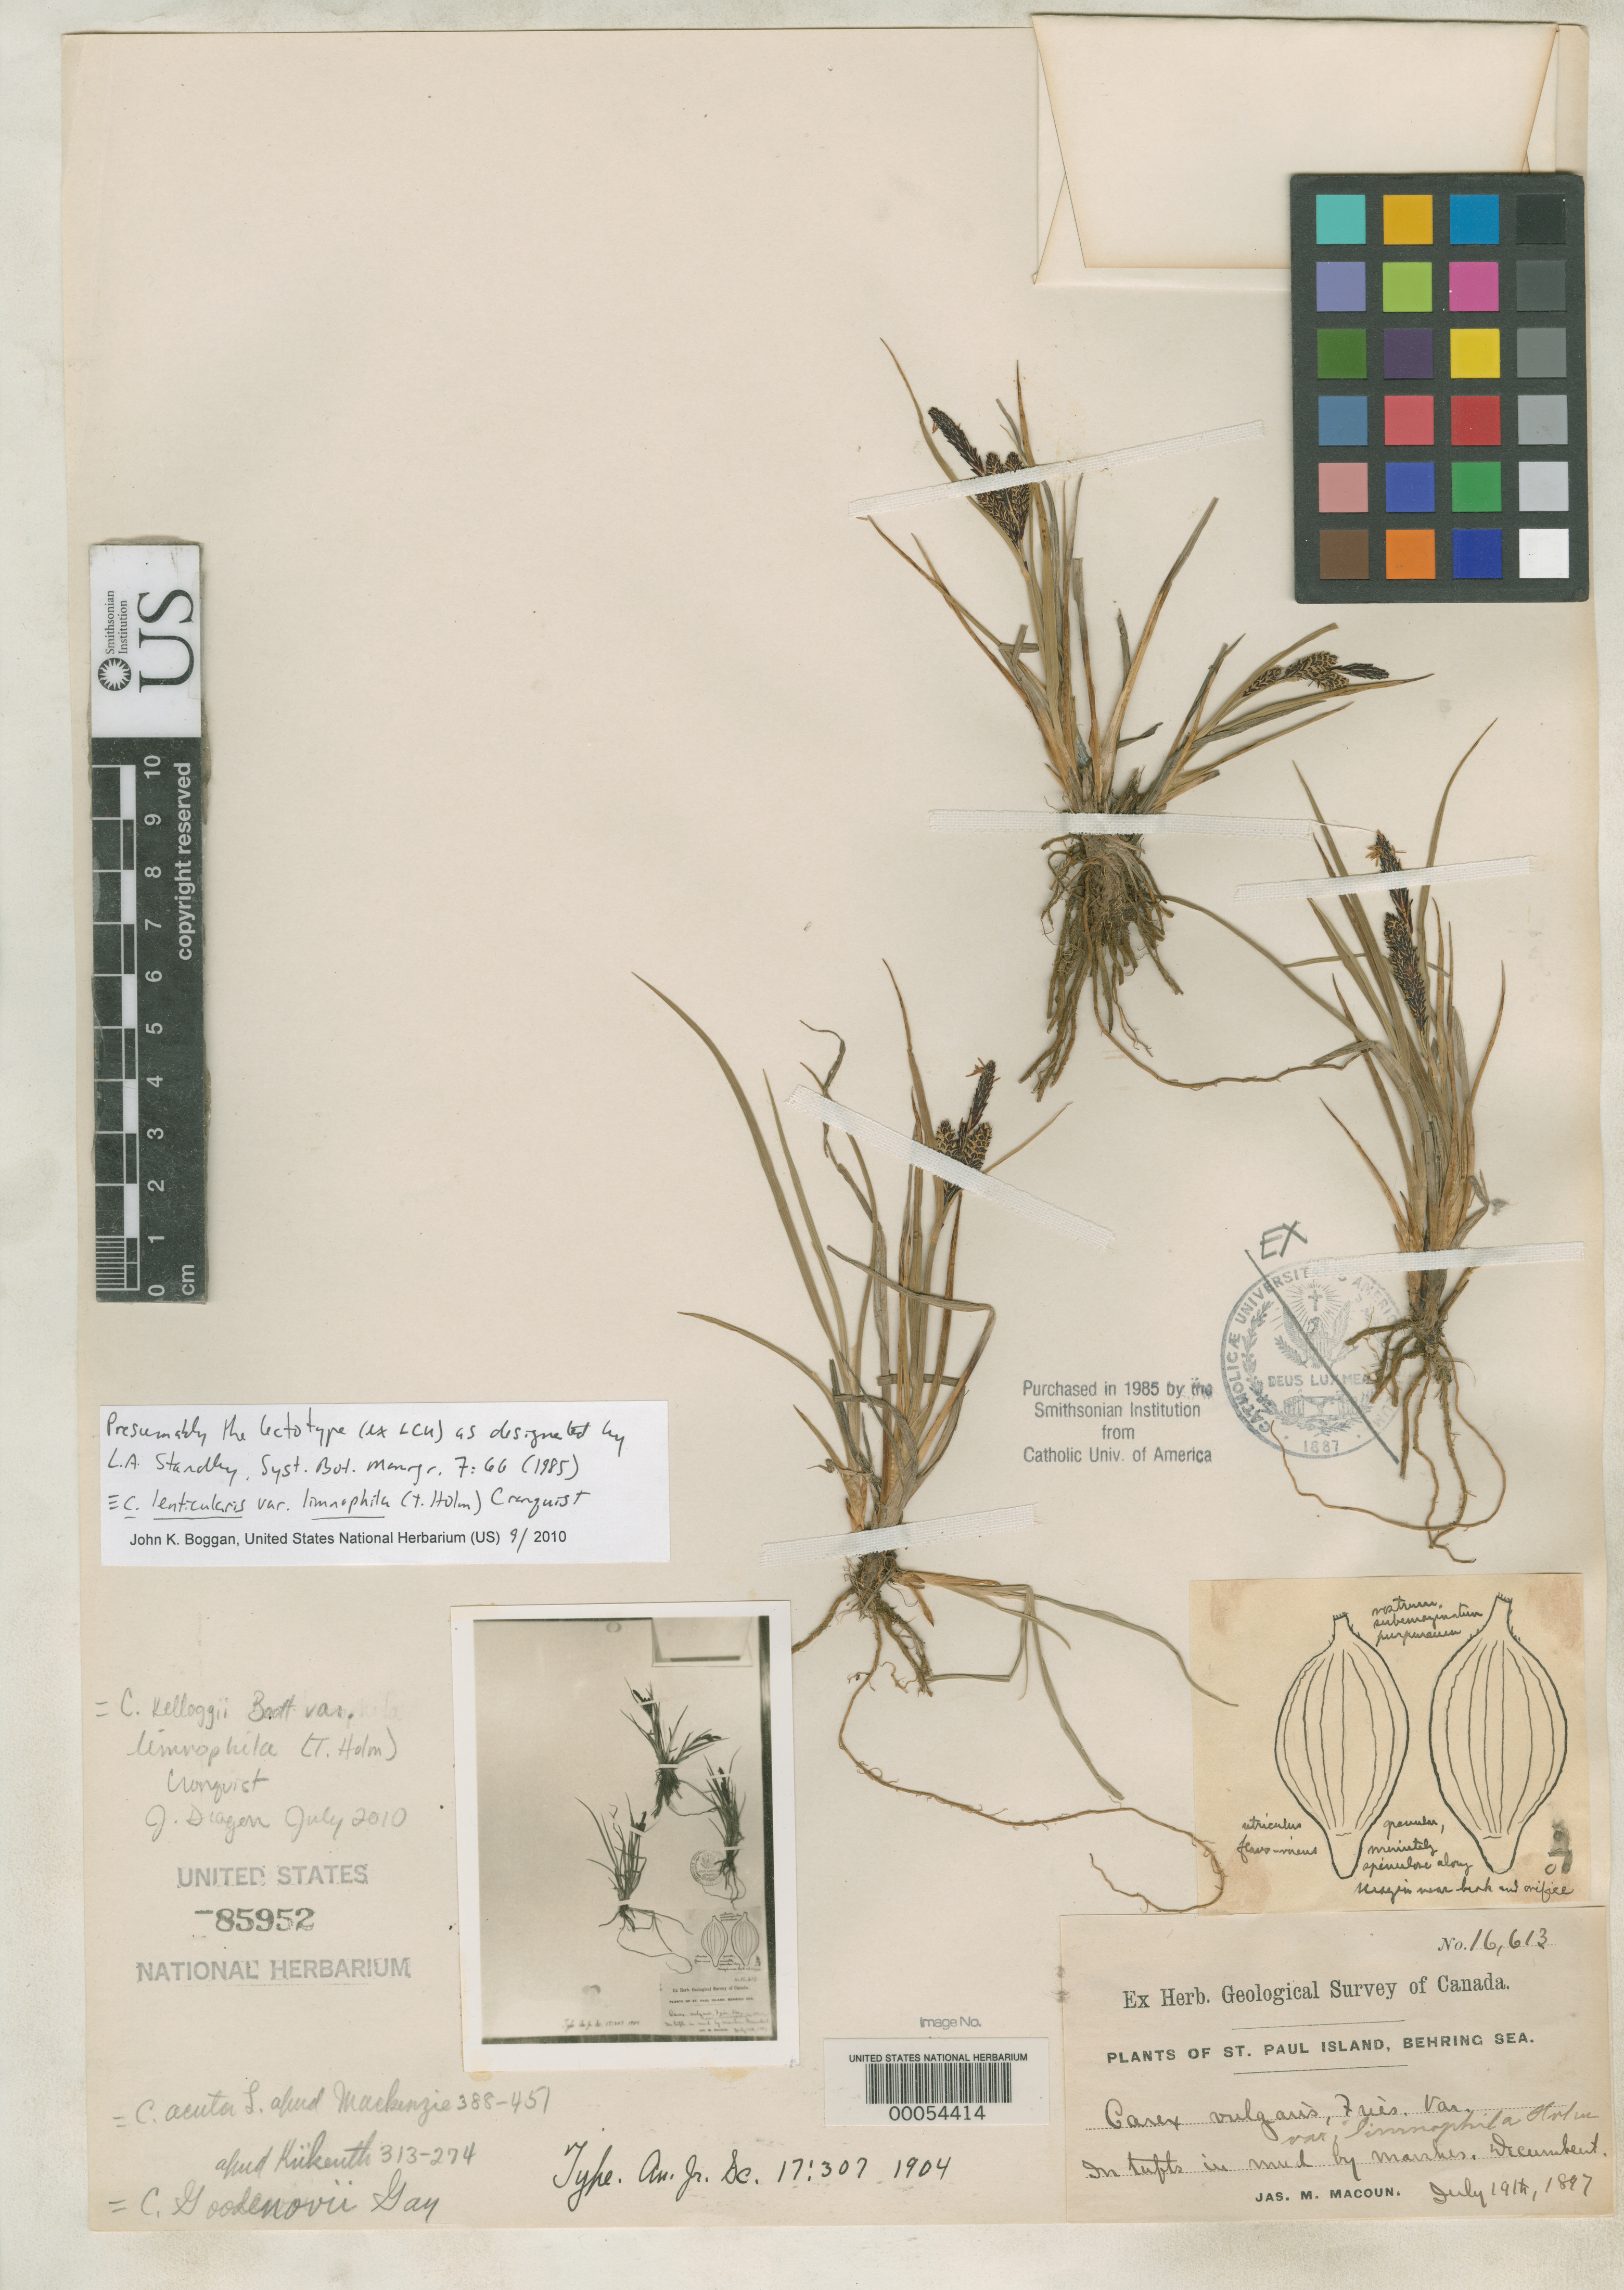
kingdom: Plantae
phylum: Tracheophyta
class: Liliopsida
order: Poales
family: Cyperaceae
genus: Carex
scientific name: Carex vulgaris var. limnophila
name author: Holm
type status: Lectotype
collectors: J. M. Macoun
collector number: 16613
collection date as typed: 19 Jul 1897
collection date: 1897-07-19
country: United States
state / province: Alaska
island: St. Paul Island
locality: St. Paul Island, Behring Sea.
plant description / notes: Currently accepted name as cited by L.A. Standley (1985).; Specimen ex Catholic University (LCU), apparently the lectotype as designated by L.A. Standley (1985).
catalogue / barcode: US 85952